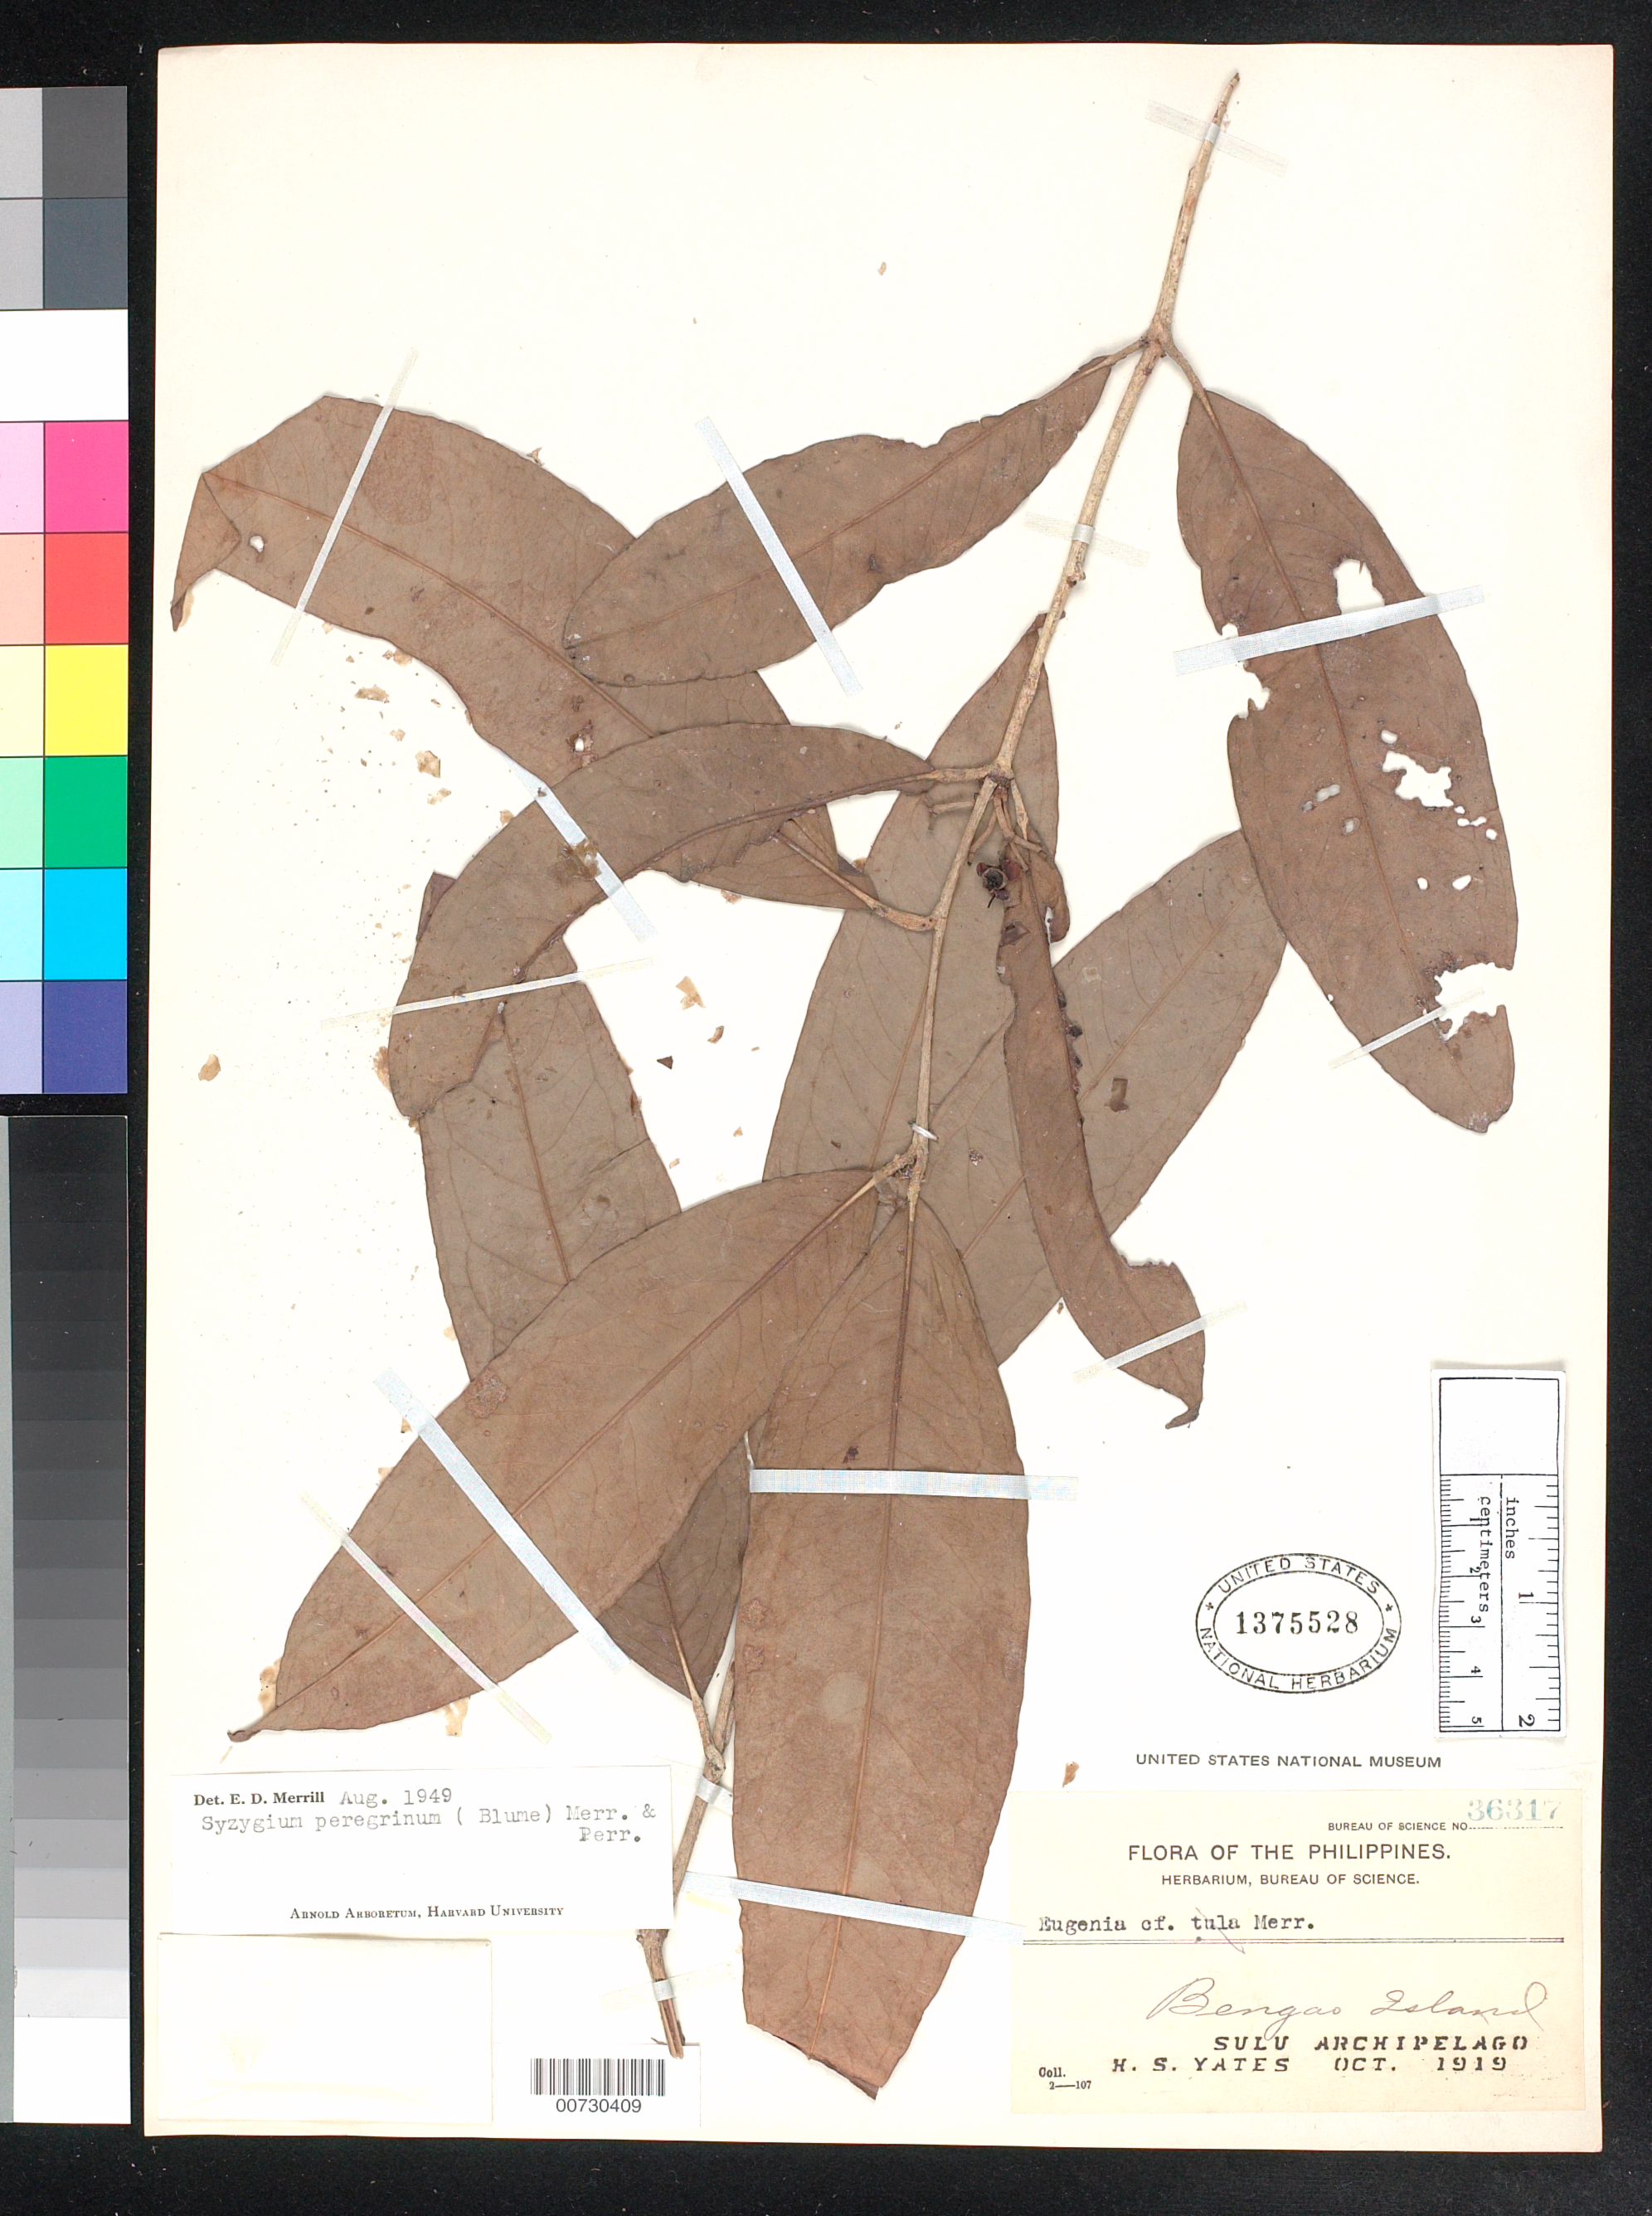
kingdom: Plantae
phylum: Tracheophyta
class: Magnoliopsida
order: Myrtales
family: Myrtaceae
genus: Syzygium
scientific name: Syzygium pallidum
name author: Merr.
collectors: H. S. Yates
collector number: Bur. Sci. 36317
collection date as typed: Oct 1919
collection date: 1919-10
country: Philippines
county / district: Bengao Island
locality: Sulu Archipelago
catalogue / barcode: US 1375528